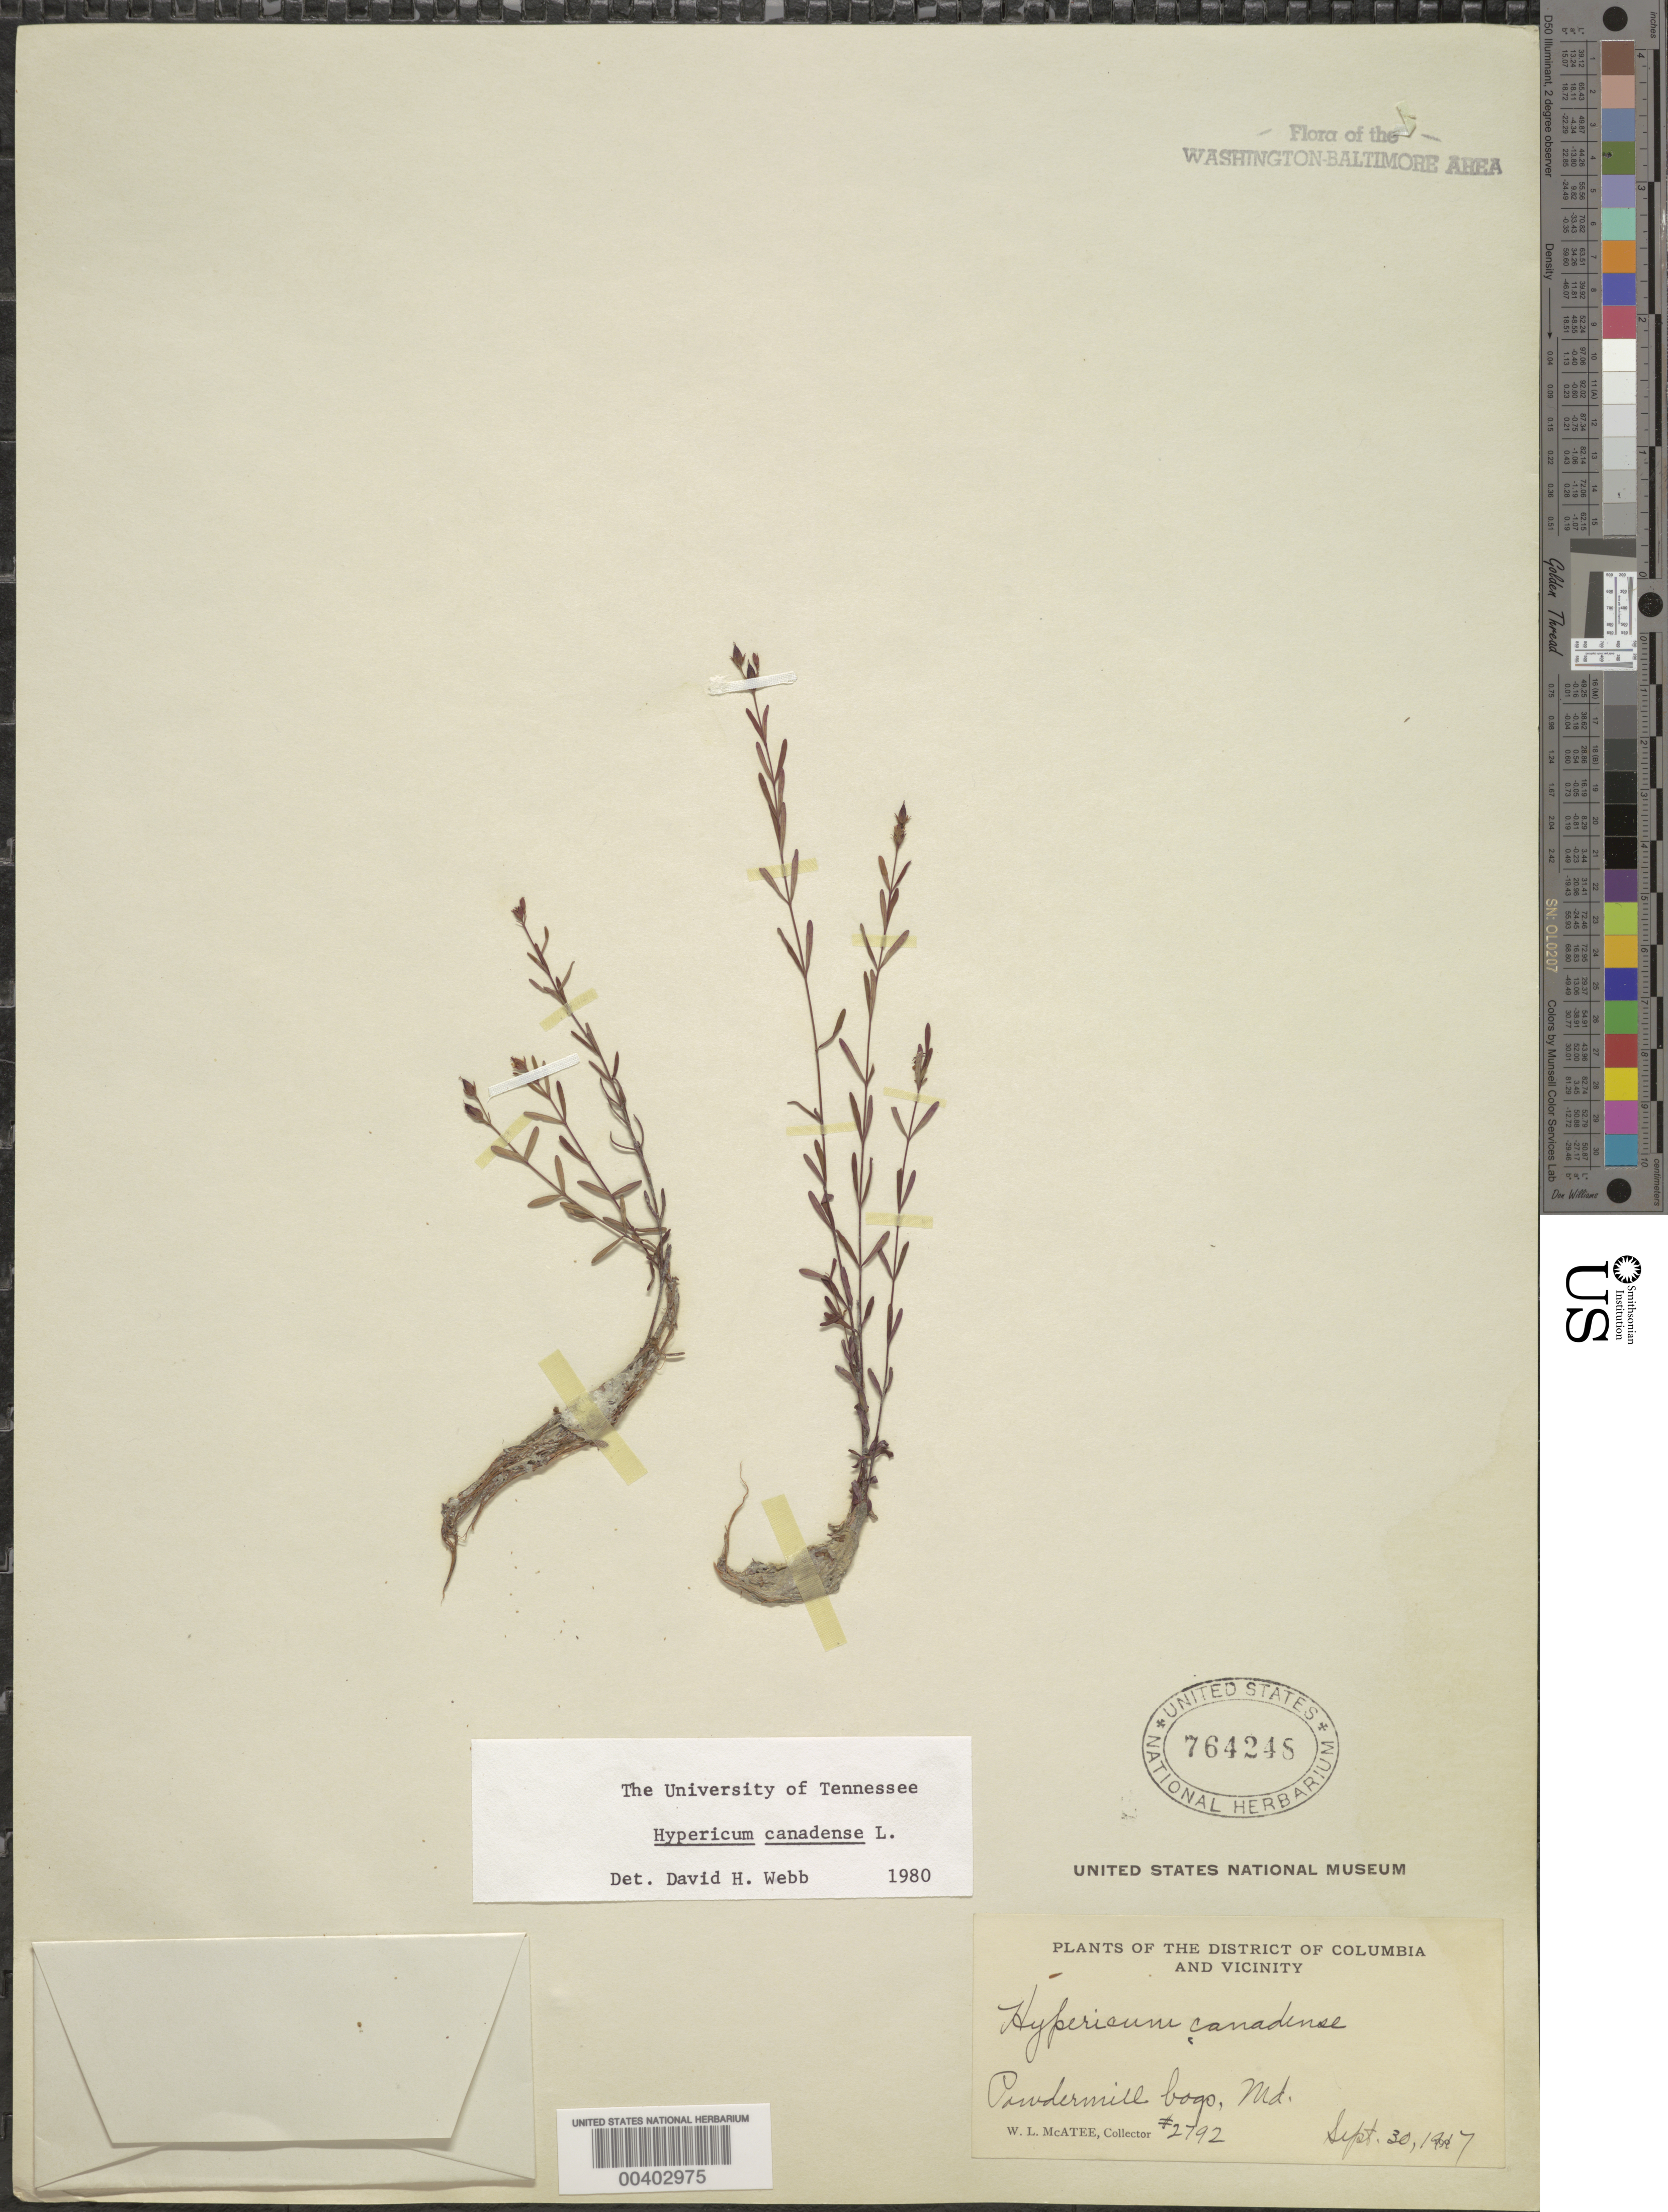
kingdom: Plantae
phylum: Tracheophyta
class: Magnoliopsida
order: Malpighiales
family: Hypericaceae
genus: Hypericum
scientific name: Hypericum canadense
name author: L.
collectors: W. McAtee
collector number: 2792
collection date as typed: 30 Sep 1917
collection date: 1917-09-30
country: United States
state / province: Maryland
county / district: Prince George's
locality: Powdermill Bog, Beltsville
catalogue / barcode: US 764248